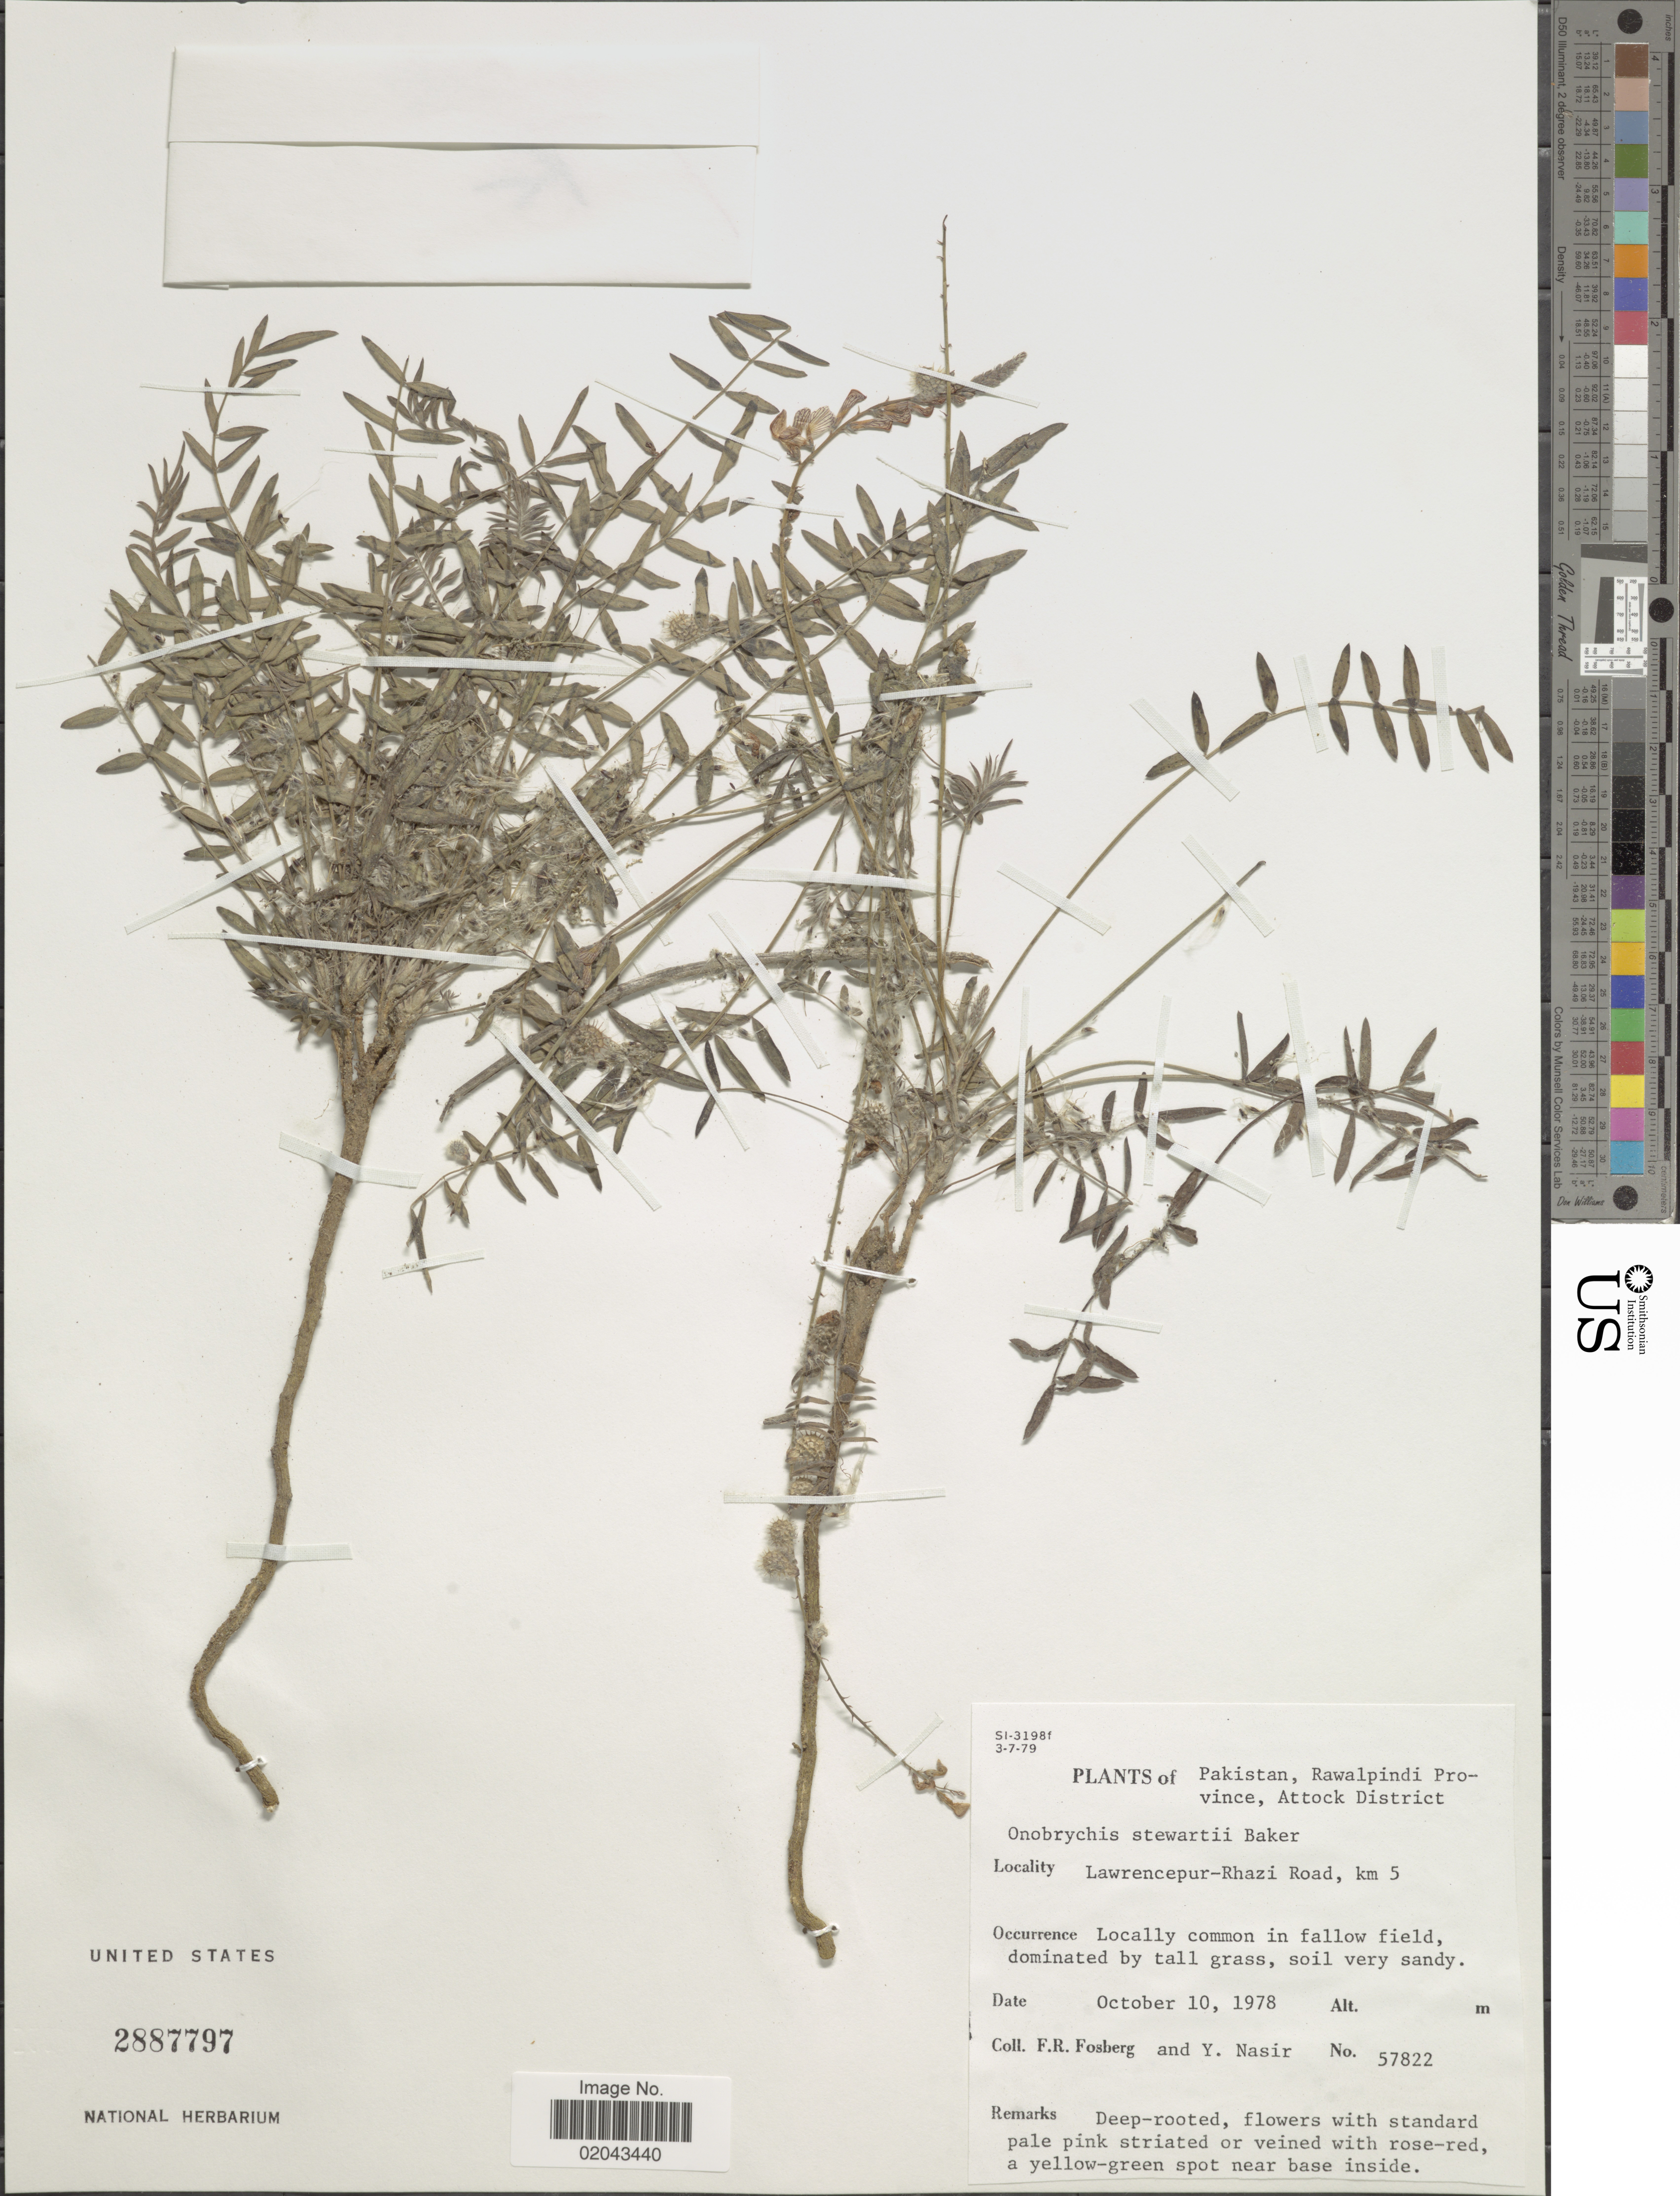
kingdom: Plantae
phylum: Tracheophyta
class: Magnoliopsida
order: Fabales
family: Fabaceae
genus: Onobrychis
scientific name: Onobrychis stewartii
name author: Baker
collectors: F. R. Fosberg & Y. Nasir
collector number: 57822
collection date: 1978-10-10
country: Pakistan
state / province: Punjab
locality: Pakistan, Rawalpindi Province, Attock District, Lawrencepur-Rhazi Road, km 5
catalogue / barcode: US 2887797